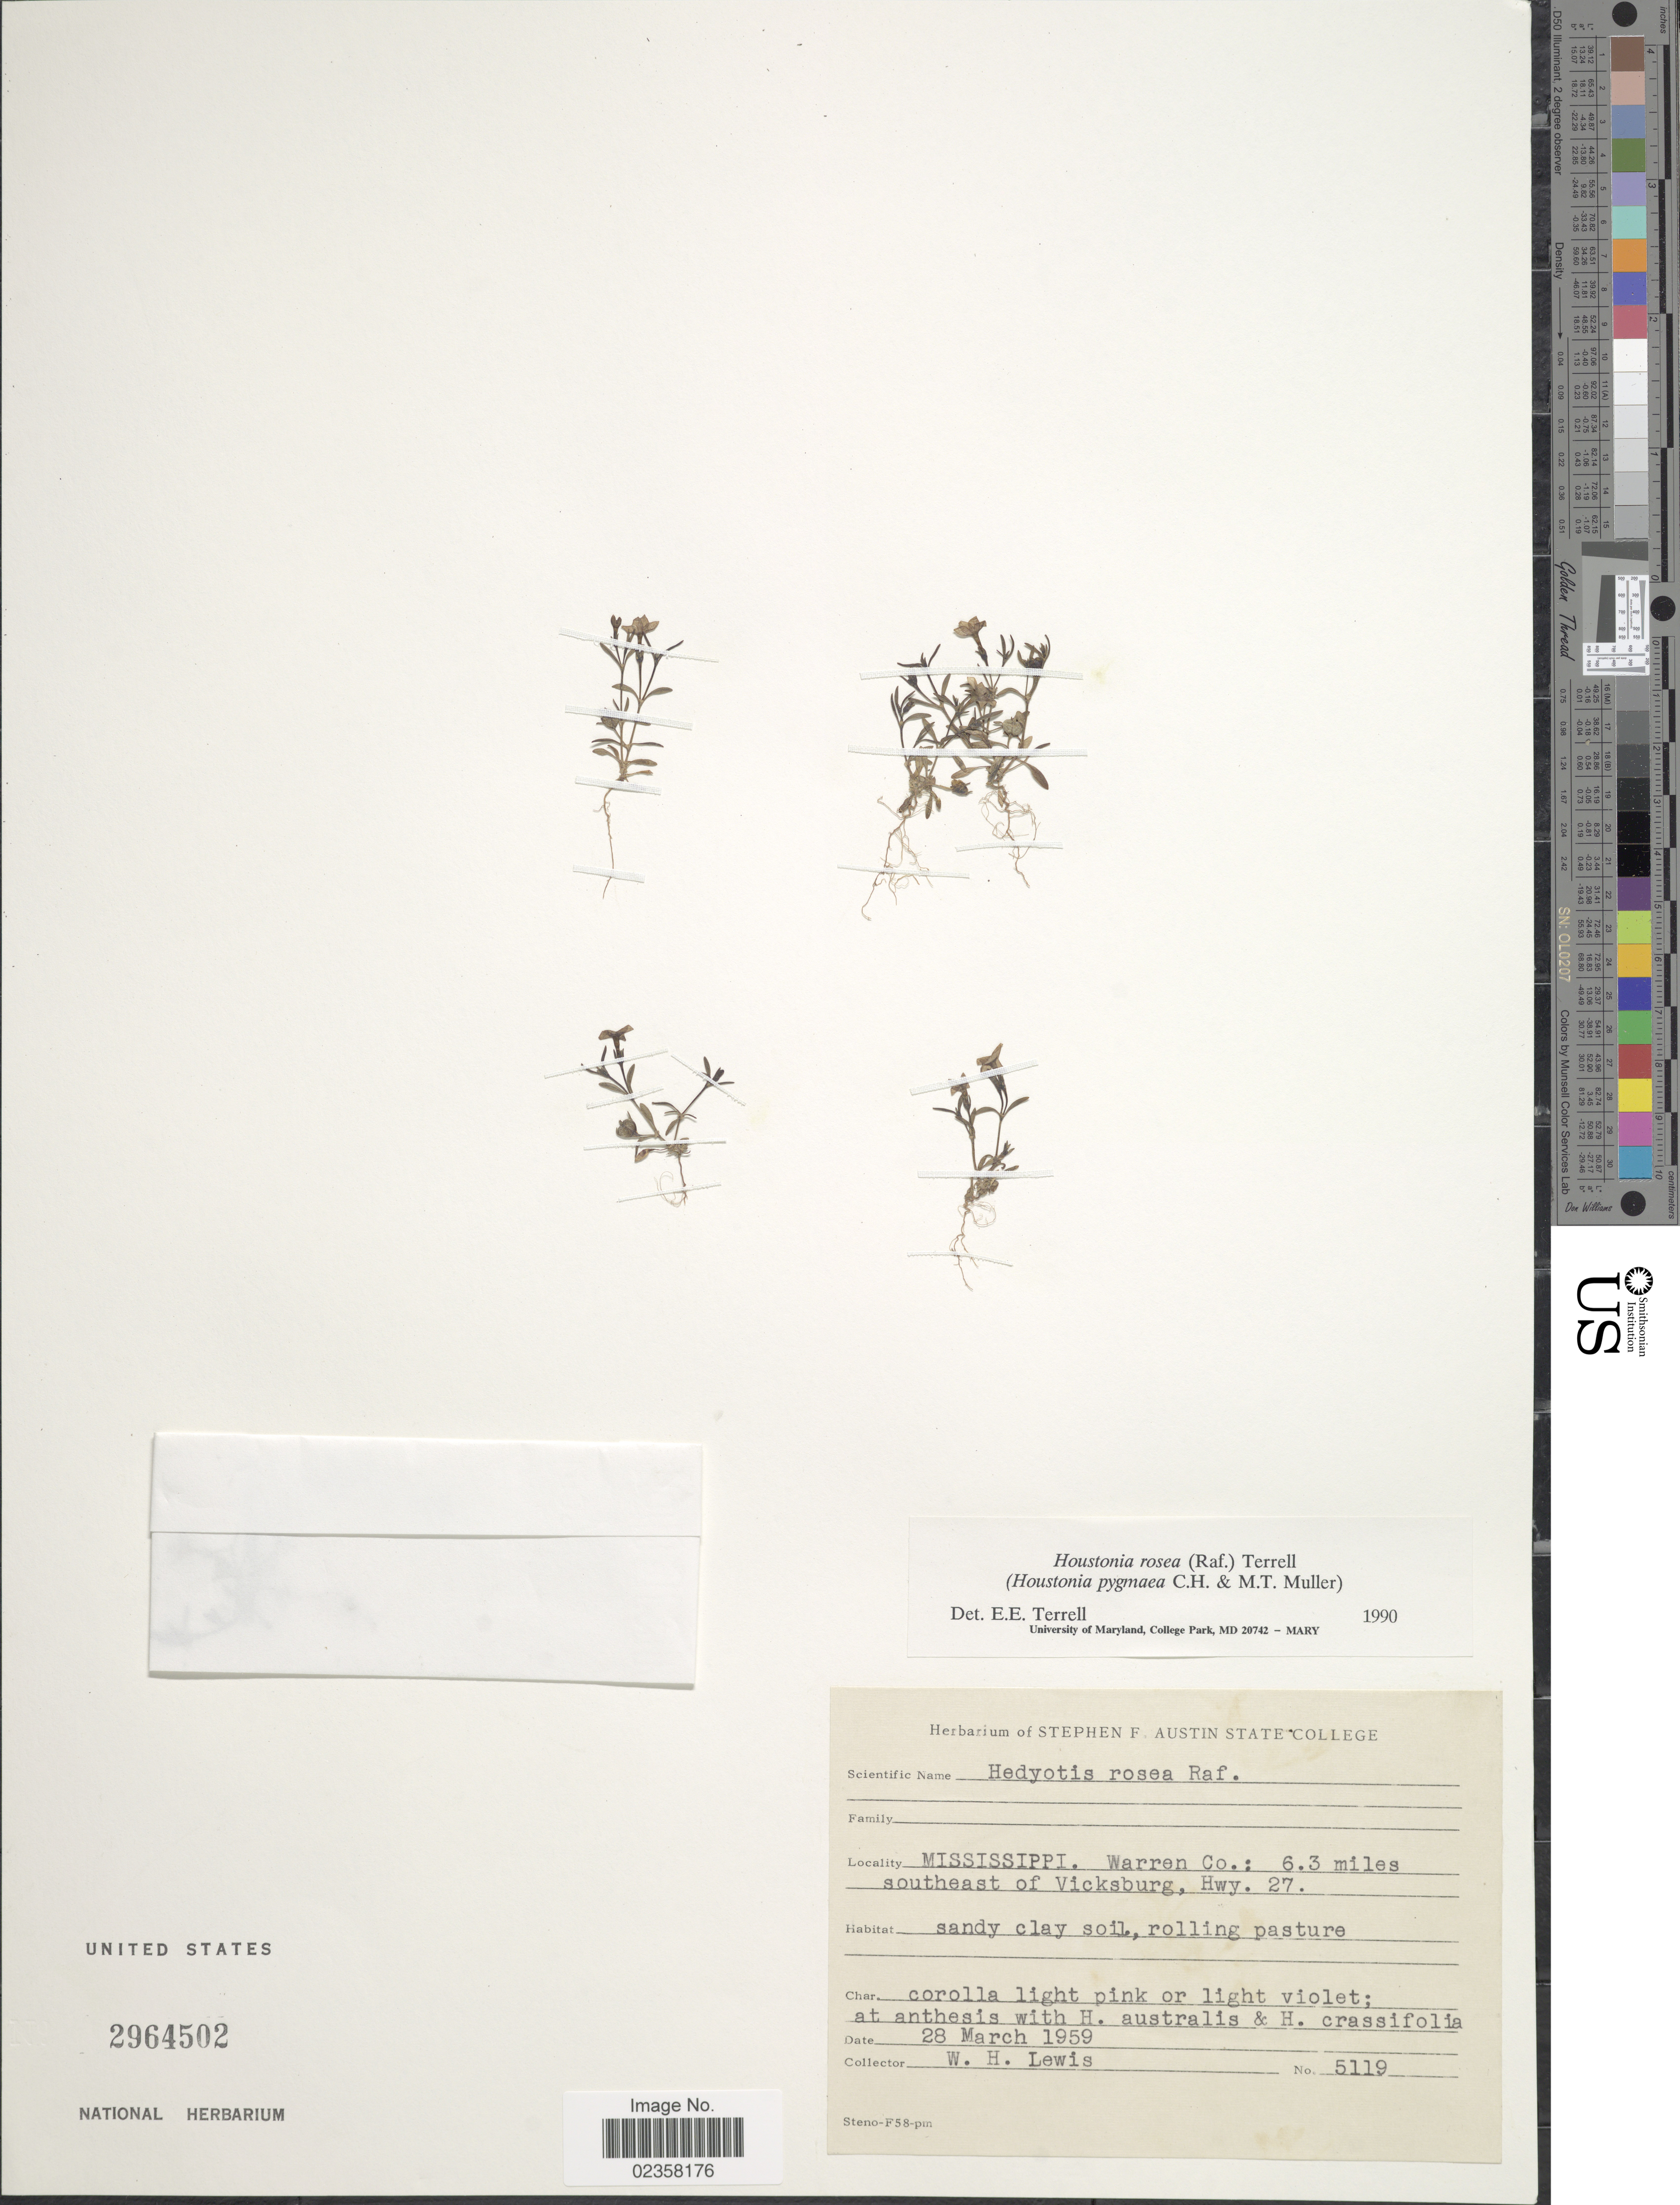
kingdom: Plantae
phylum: Tracheophyta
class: Magnoliopsida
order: Gentianales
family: Rubiaceae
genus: Houstonia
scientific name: Houstonia rosea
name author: (Raf.) Terrell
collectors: W. H. Lewis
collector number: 5119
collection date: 1959-03-28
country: United States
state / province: Mississippi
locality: Warren Co.: 6.3 miles southeast of Vicksburg, Hwy. 27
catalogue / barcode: US 2964502